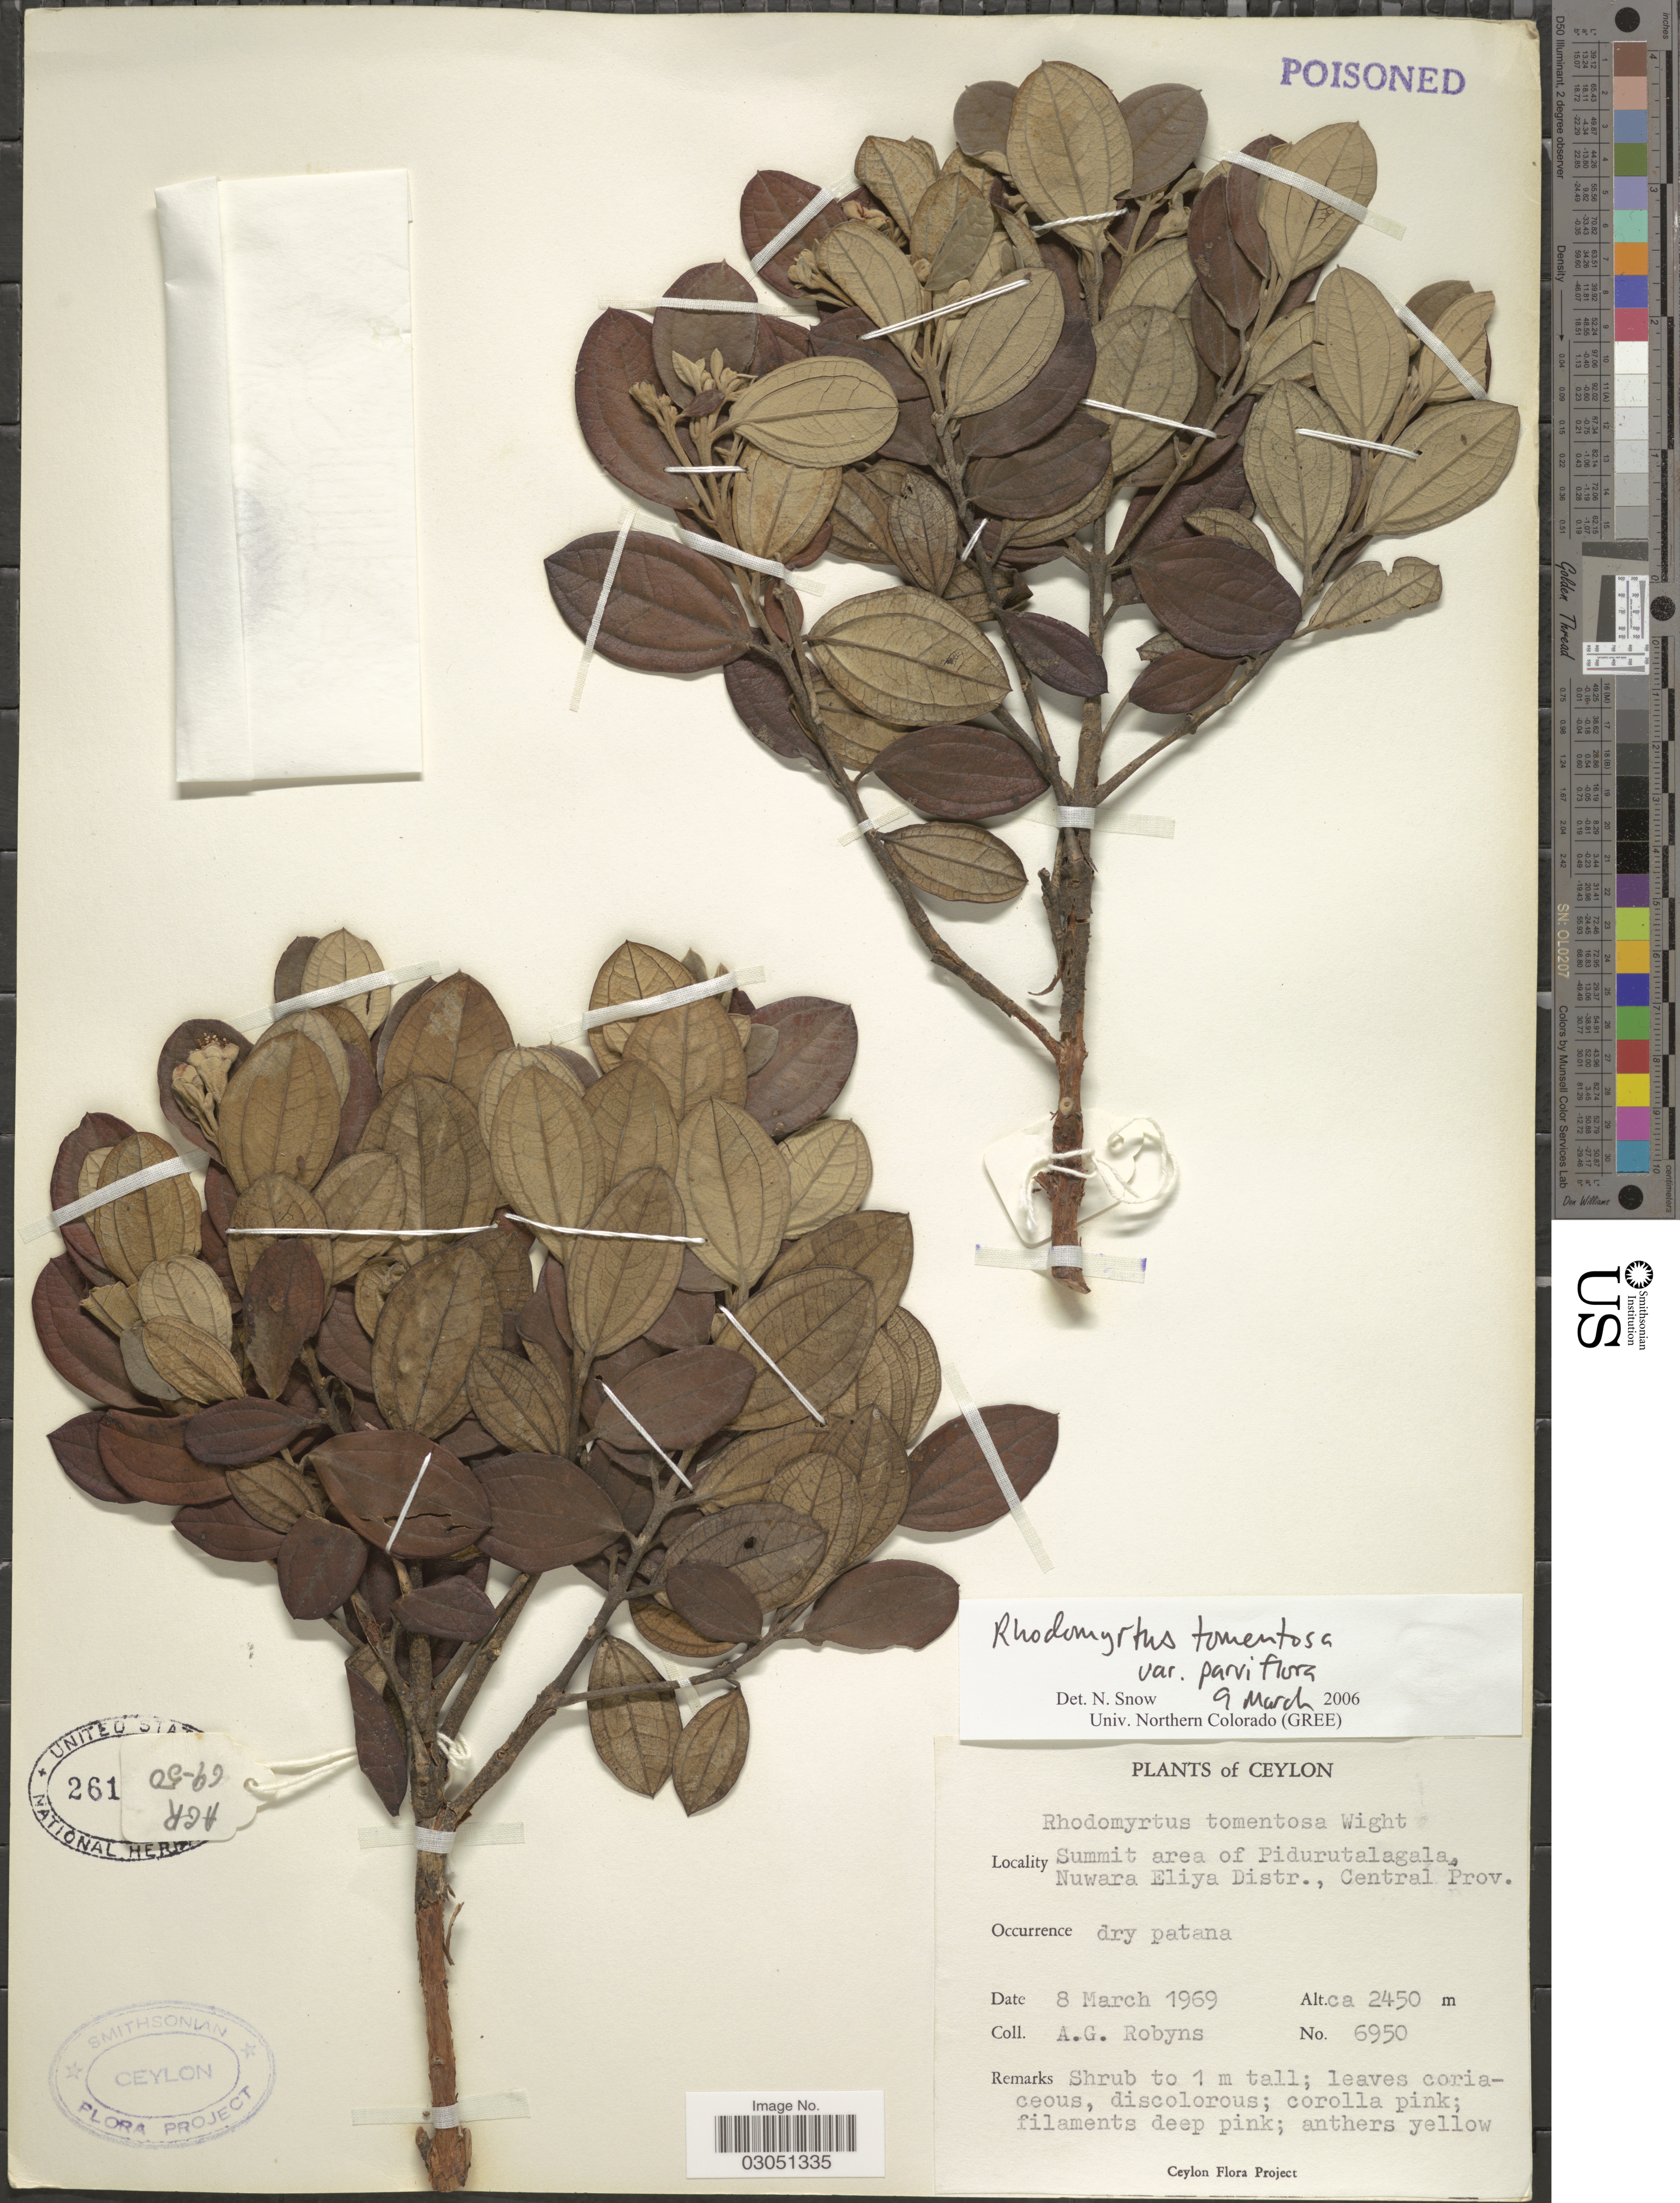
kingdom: Plantae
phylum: Tracheophyta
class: Magnoliopsida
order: Myrtales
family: Myrtaceae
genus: Rhodomyrtus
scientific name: Rhodomyrtus tomentosa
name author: (Aiton) Hassk.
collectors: A. Robyns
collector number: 6950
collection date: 1969-03-08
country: Sri Lanka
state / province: Central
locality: Ceylon, Summit area of Pidurutalagala, Nuwara Eliya Distr.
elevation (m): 2450